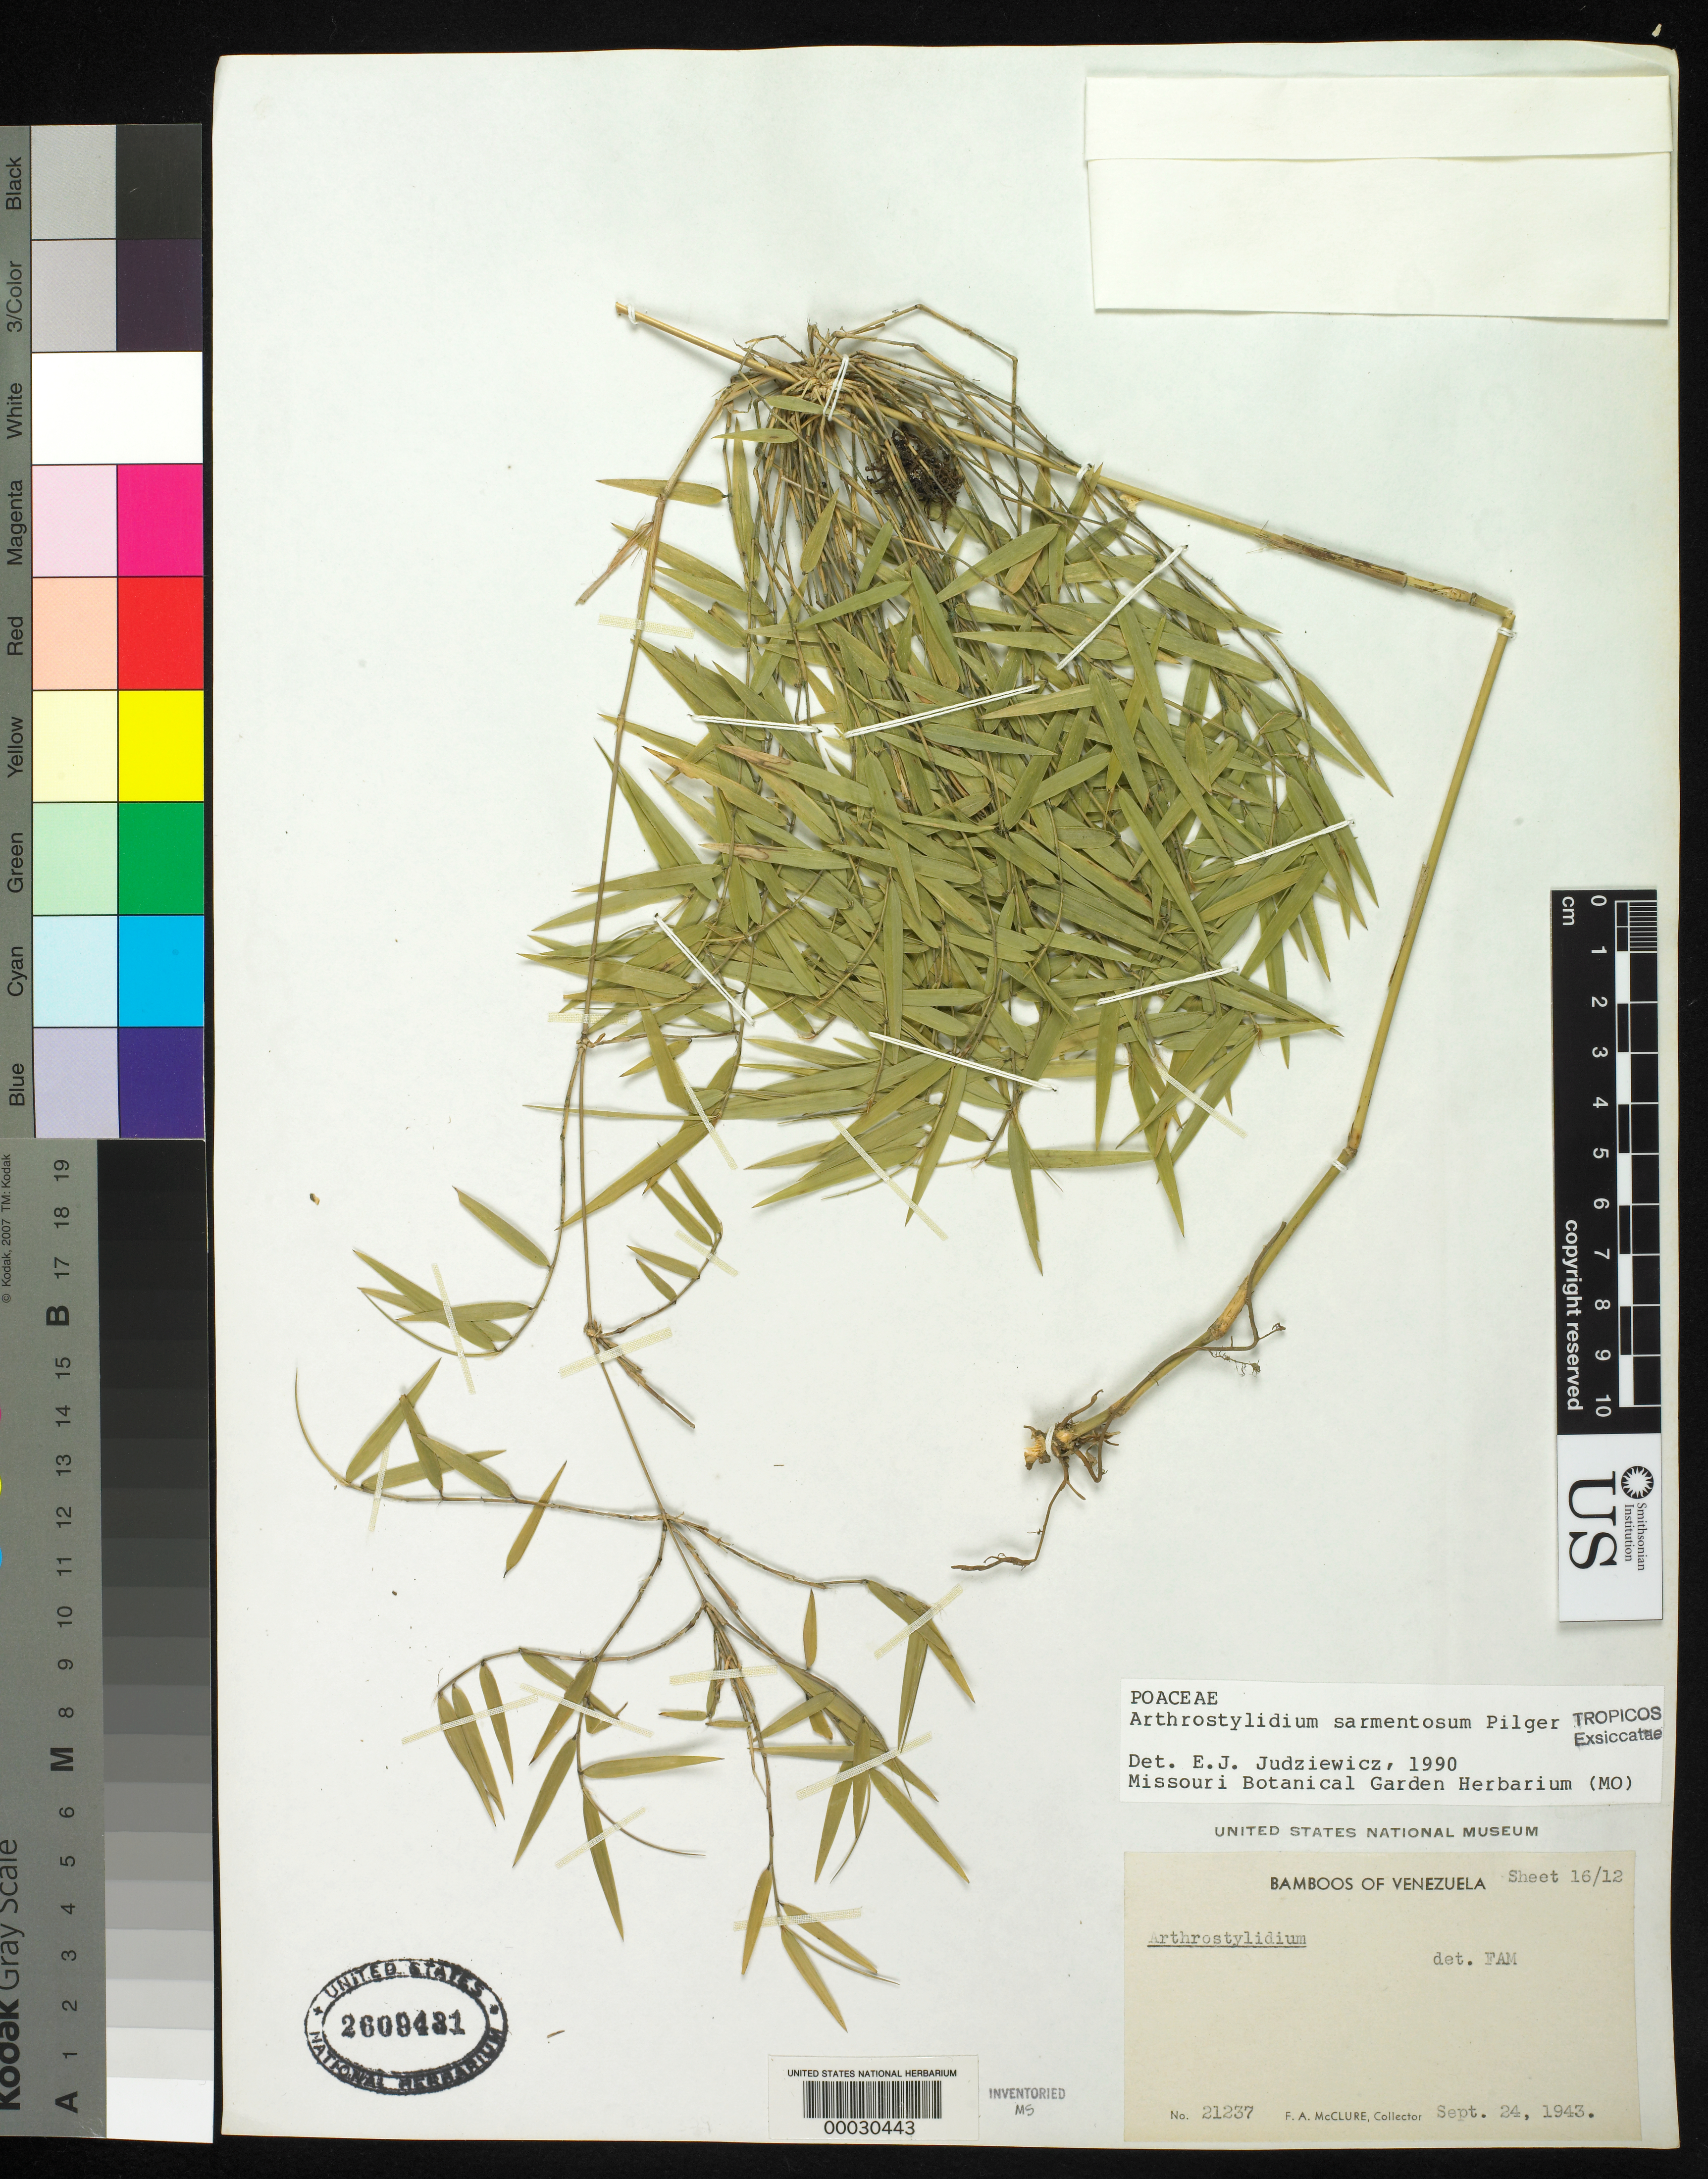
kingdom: Plantae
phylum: Tracheophyta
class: Liliopsida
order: Poales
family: Poaceae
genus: Arthrostylidium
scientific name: Arthrostylidium sarmentosum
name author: Pilg. in Urb.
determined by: Judziewicz, E. J.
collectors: F. A. McClure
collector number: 21237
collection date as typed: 24 Sep 1943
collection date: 1943-09-24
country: Venezuela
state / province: Distrito Federal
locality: El junquito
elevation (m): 1800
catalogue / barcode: US 2609431